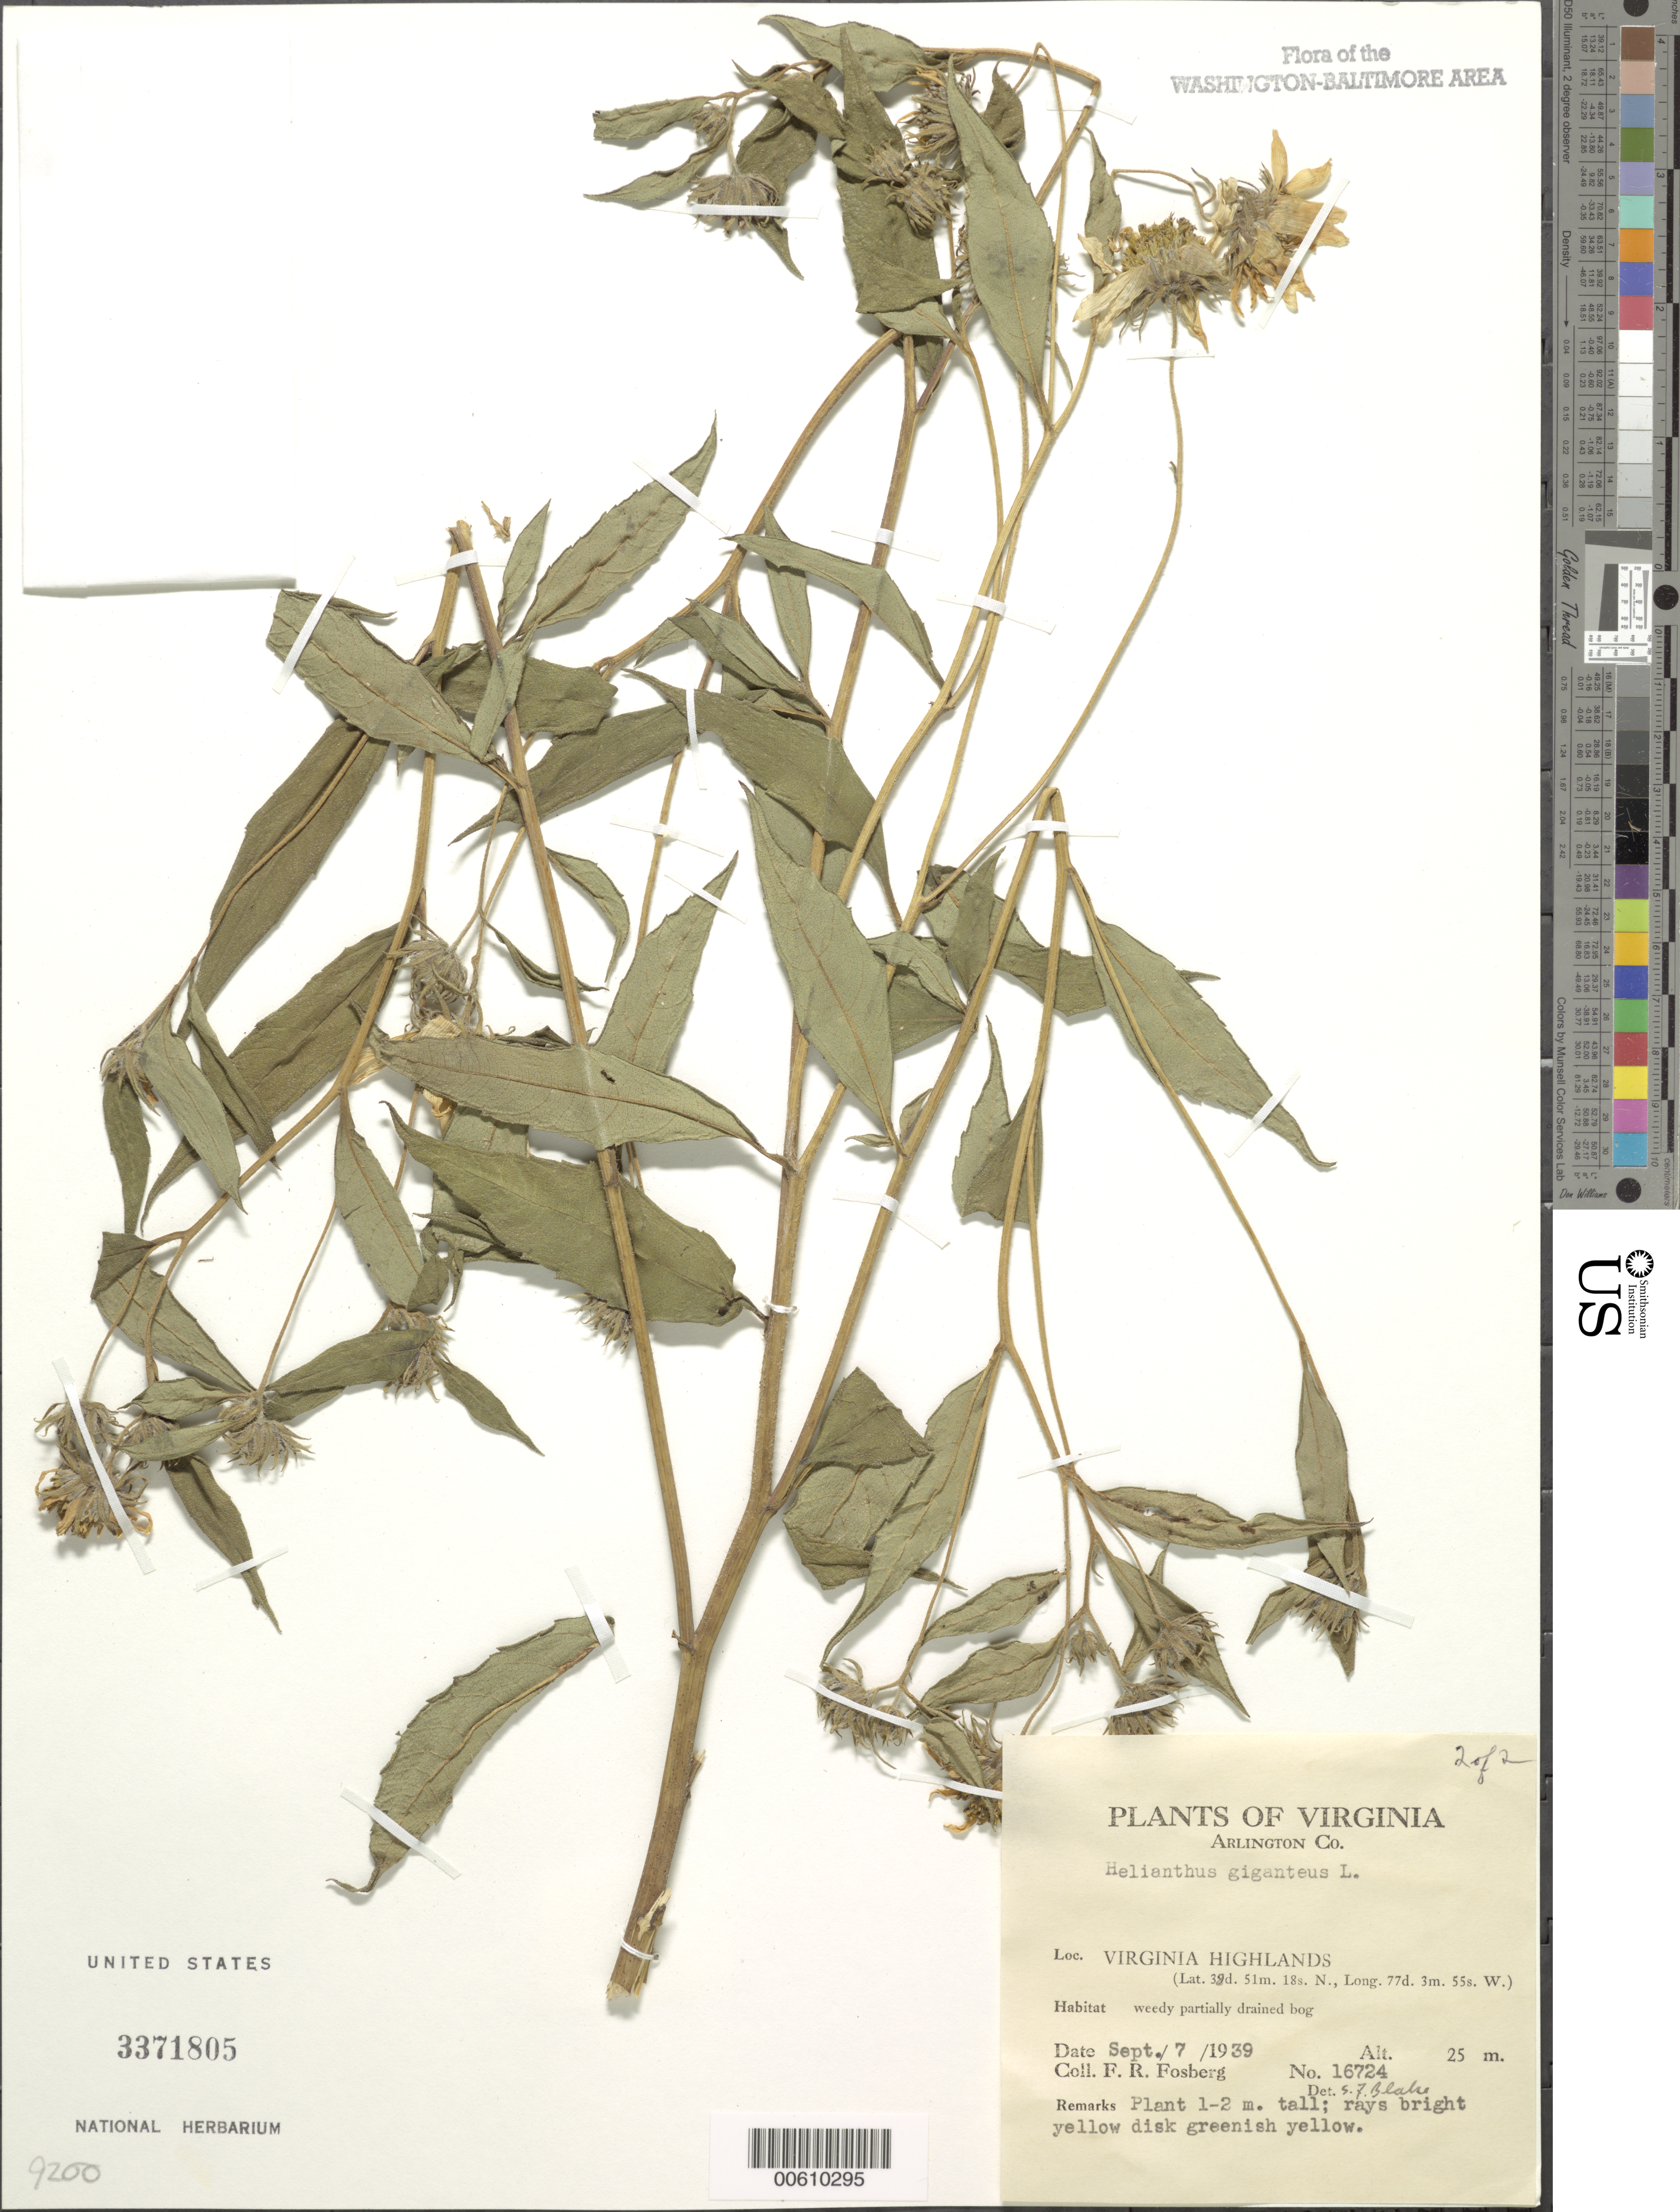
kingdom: Plantae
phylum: Tracheophyta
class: Magnoliopsida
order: Asterales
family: Asteraceae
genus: Helianthus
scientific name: Helianthus giganteus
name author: L.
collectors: F. R. Fosberg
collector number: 16724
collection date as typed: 07 Sep 1939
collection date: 1939-09-07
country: United States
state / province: Virginia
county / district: Arlington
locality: Virginia Highlands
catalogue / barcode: US 3371805